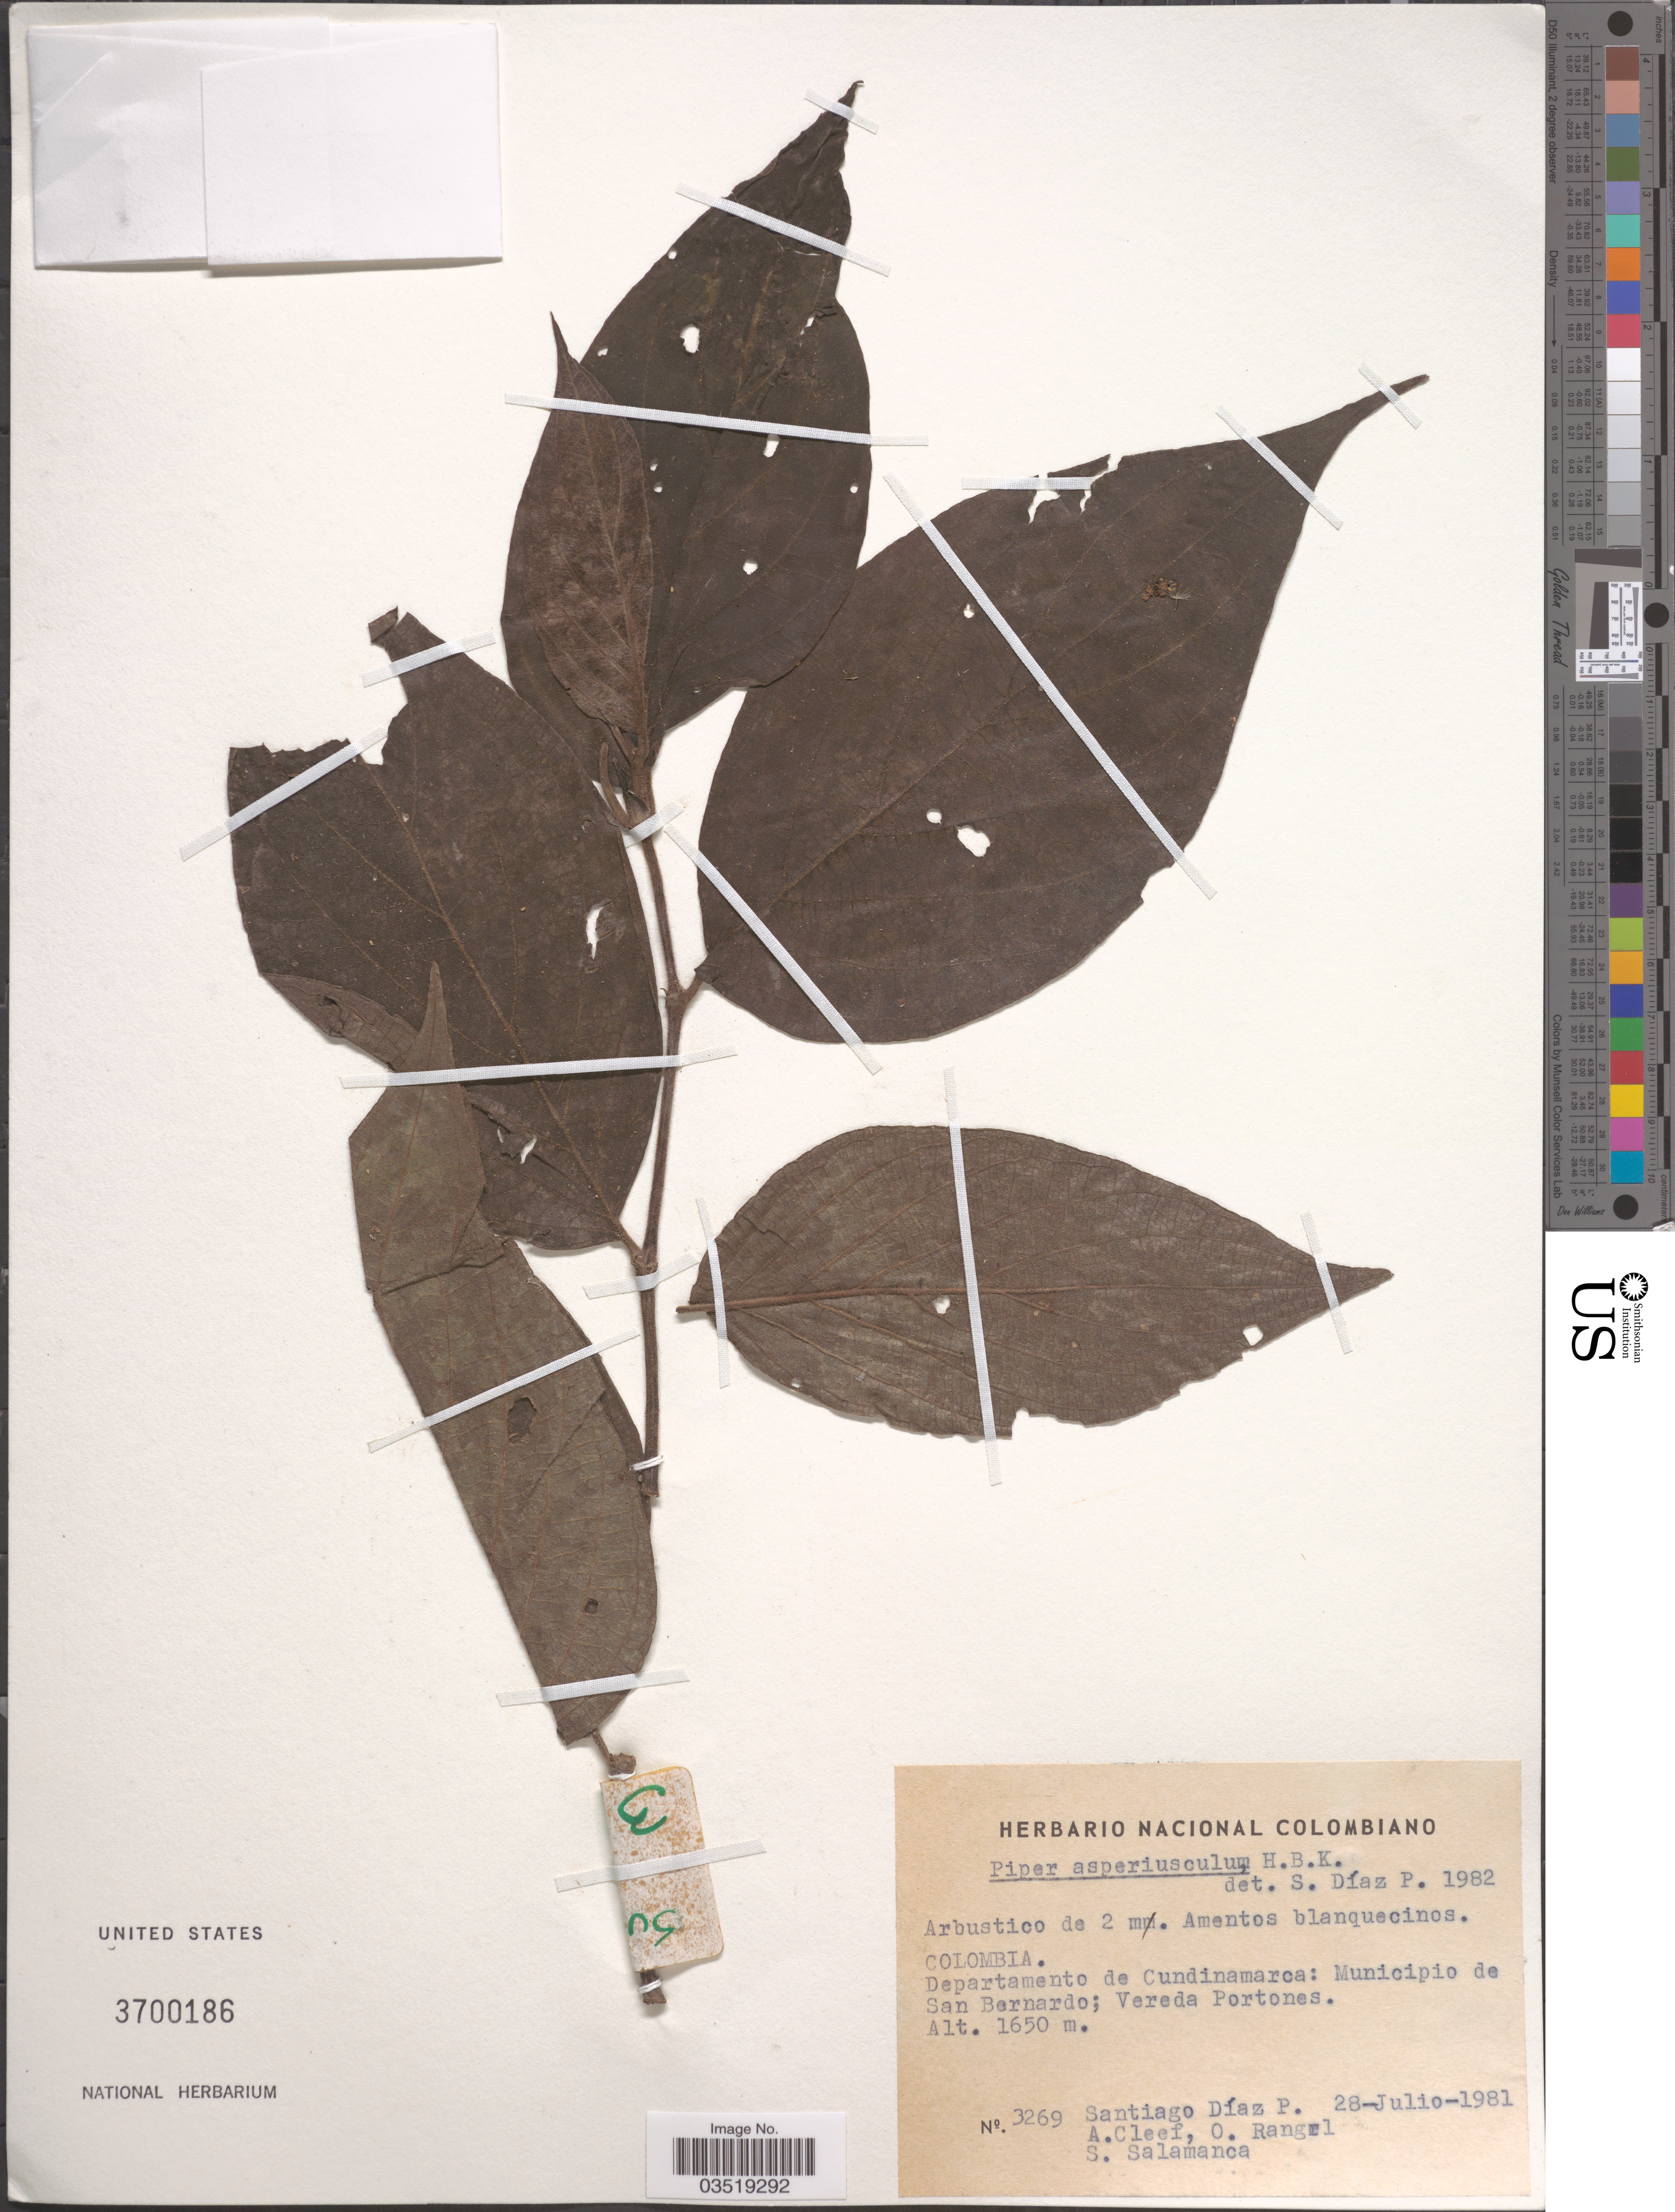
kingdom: Plantae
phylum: Tracheophyta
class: Magnoliopsida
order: Piperales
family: Piperaceae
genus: Piper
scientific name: Piper asperiusculum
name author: Kunth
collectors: S. Diaz P., A. M. Cleef, O. Rangel & S. Salamanca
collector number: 3269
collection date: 1981-07-28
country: Colombia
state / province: Cundinamarca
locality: Departamento de Cundinamarca: Municipio de San Bernardo; Vereda Portones.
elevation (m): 1650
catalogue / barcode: US 3700186